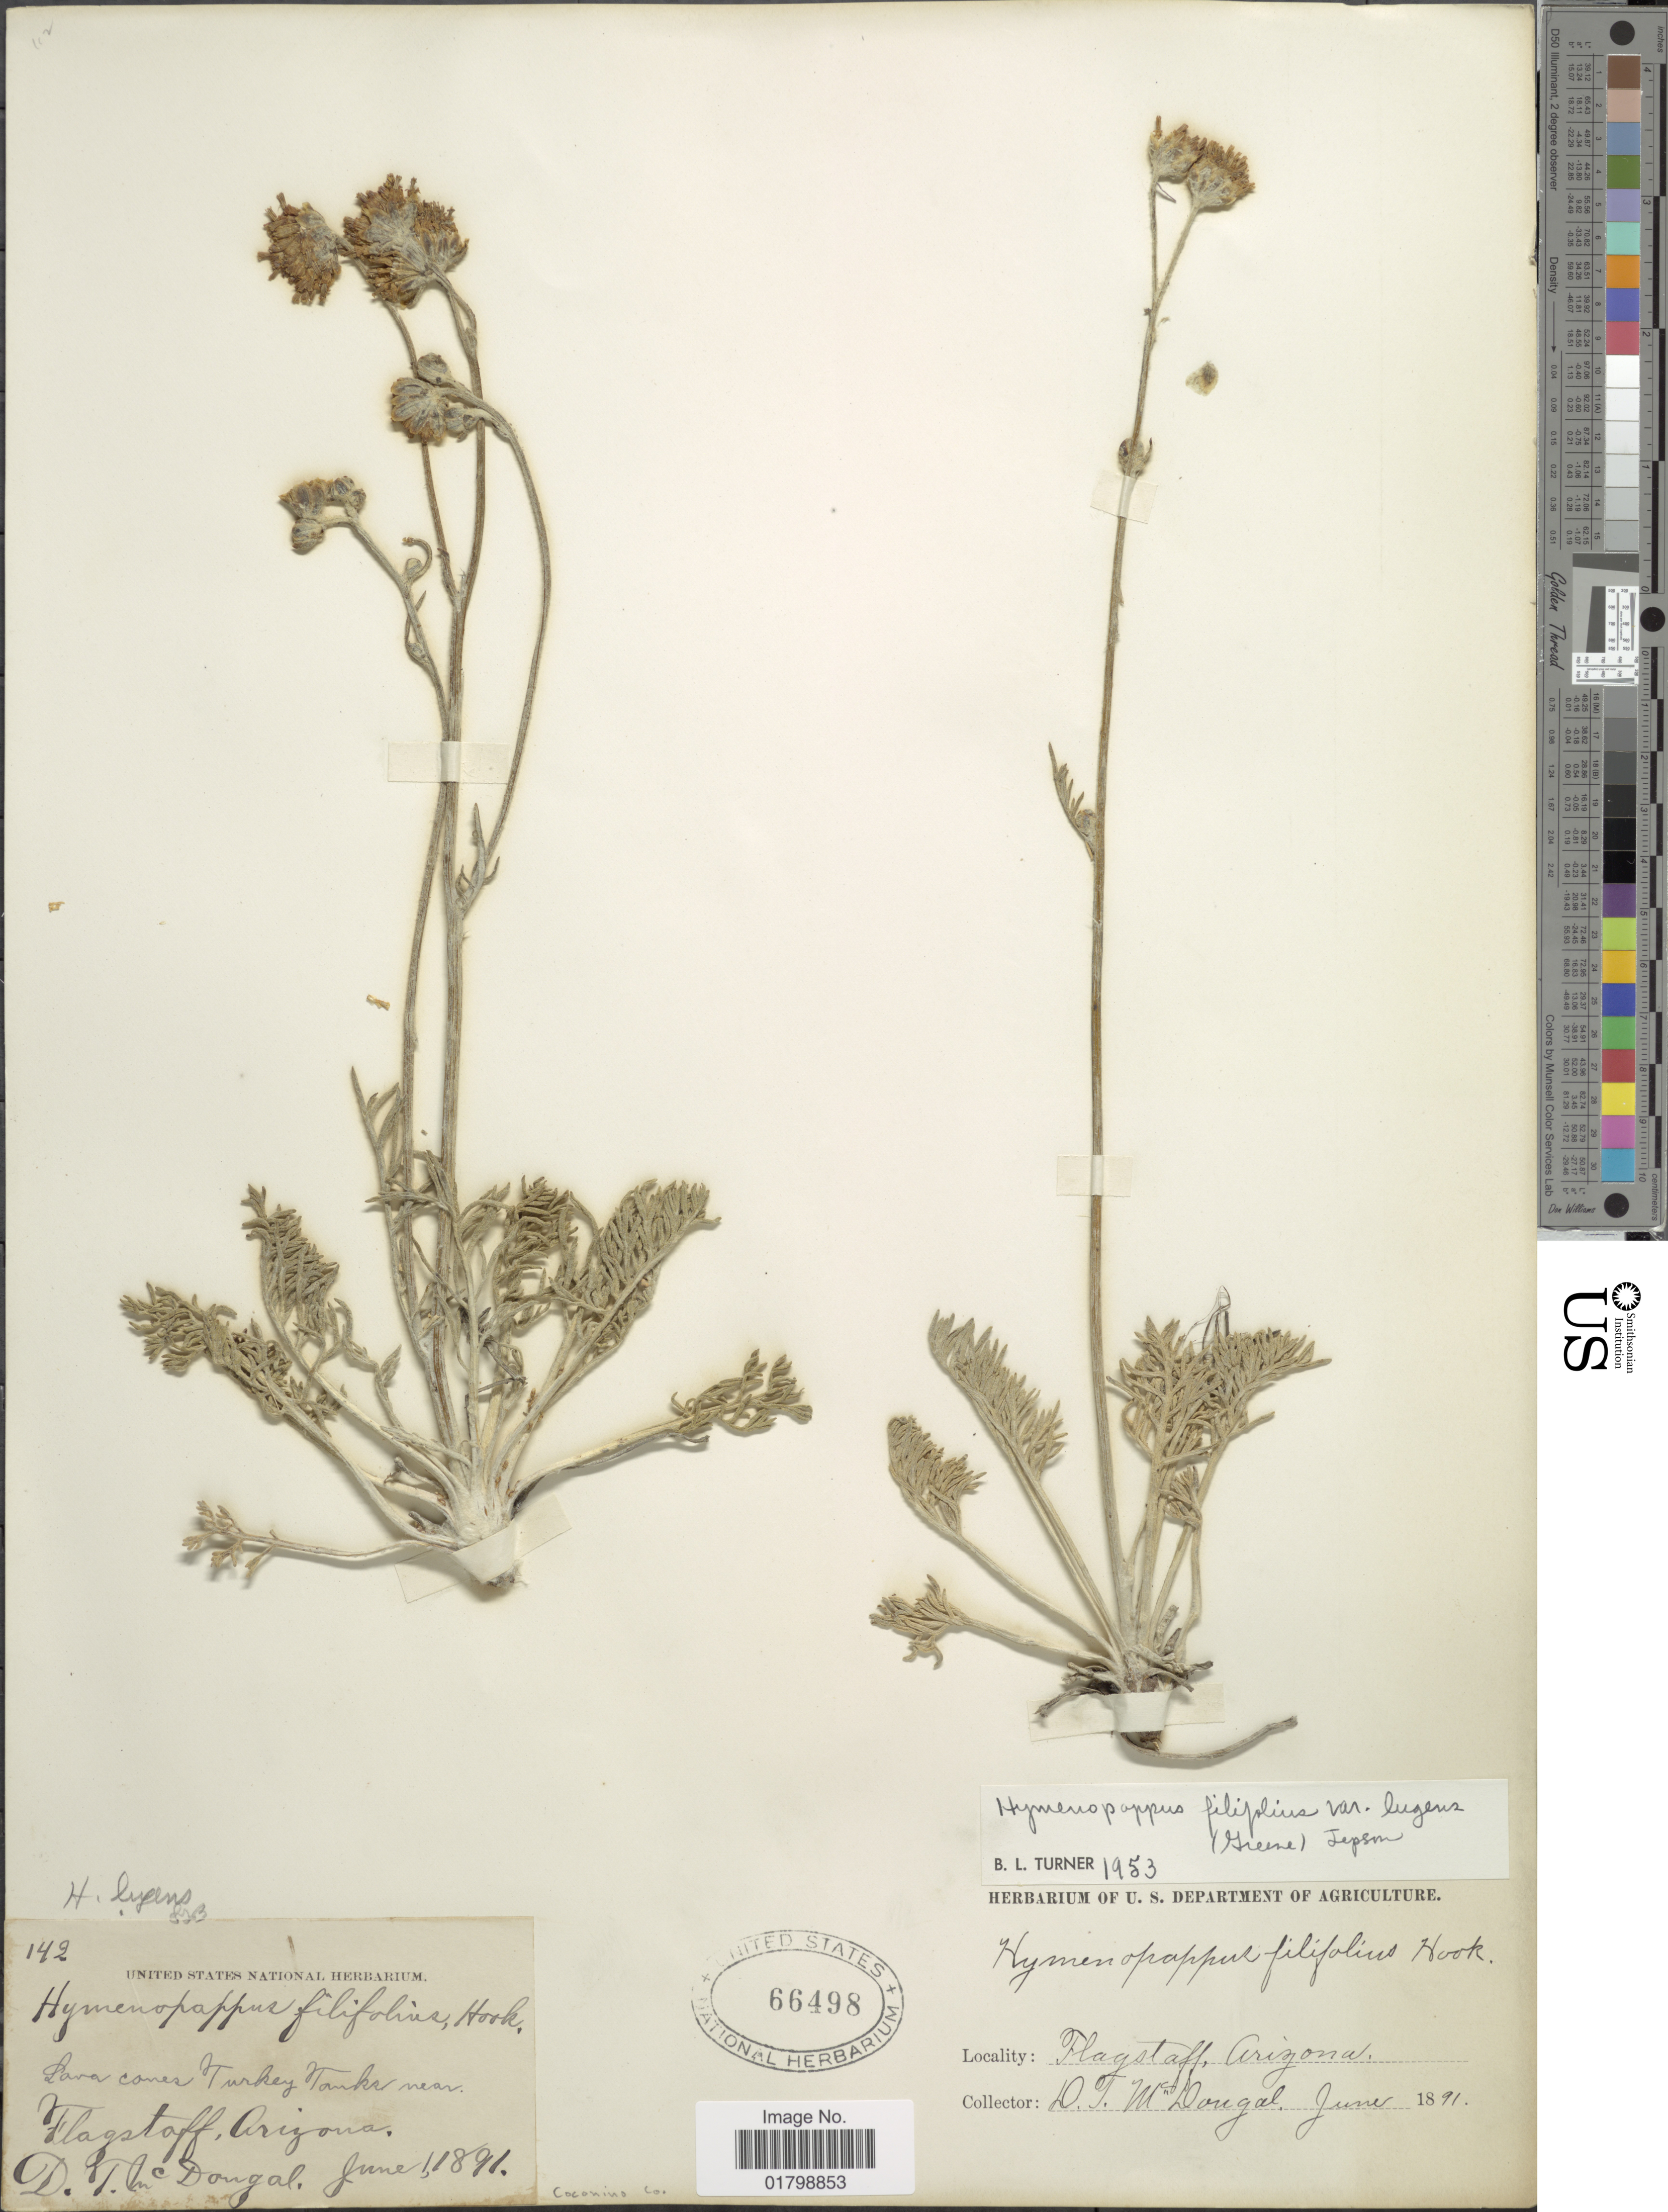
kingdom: Plantae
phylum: Tracheophyta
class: Magnoliopsida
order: Asterales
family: Asteraceae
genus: Hymenopappus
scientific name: Hymenopappus filifolius var. lugens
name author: (Greene) Jeps.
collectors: D. McDougal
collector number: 142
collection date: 1891-06-01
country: United States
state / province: Arizona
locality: Lava conesTurkey Tanks near Flagstaff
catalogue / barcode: US 66498